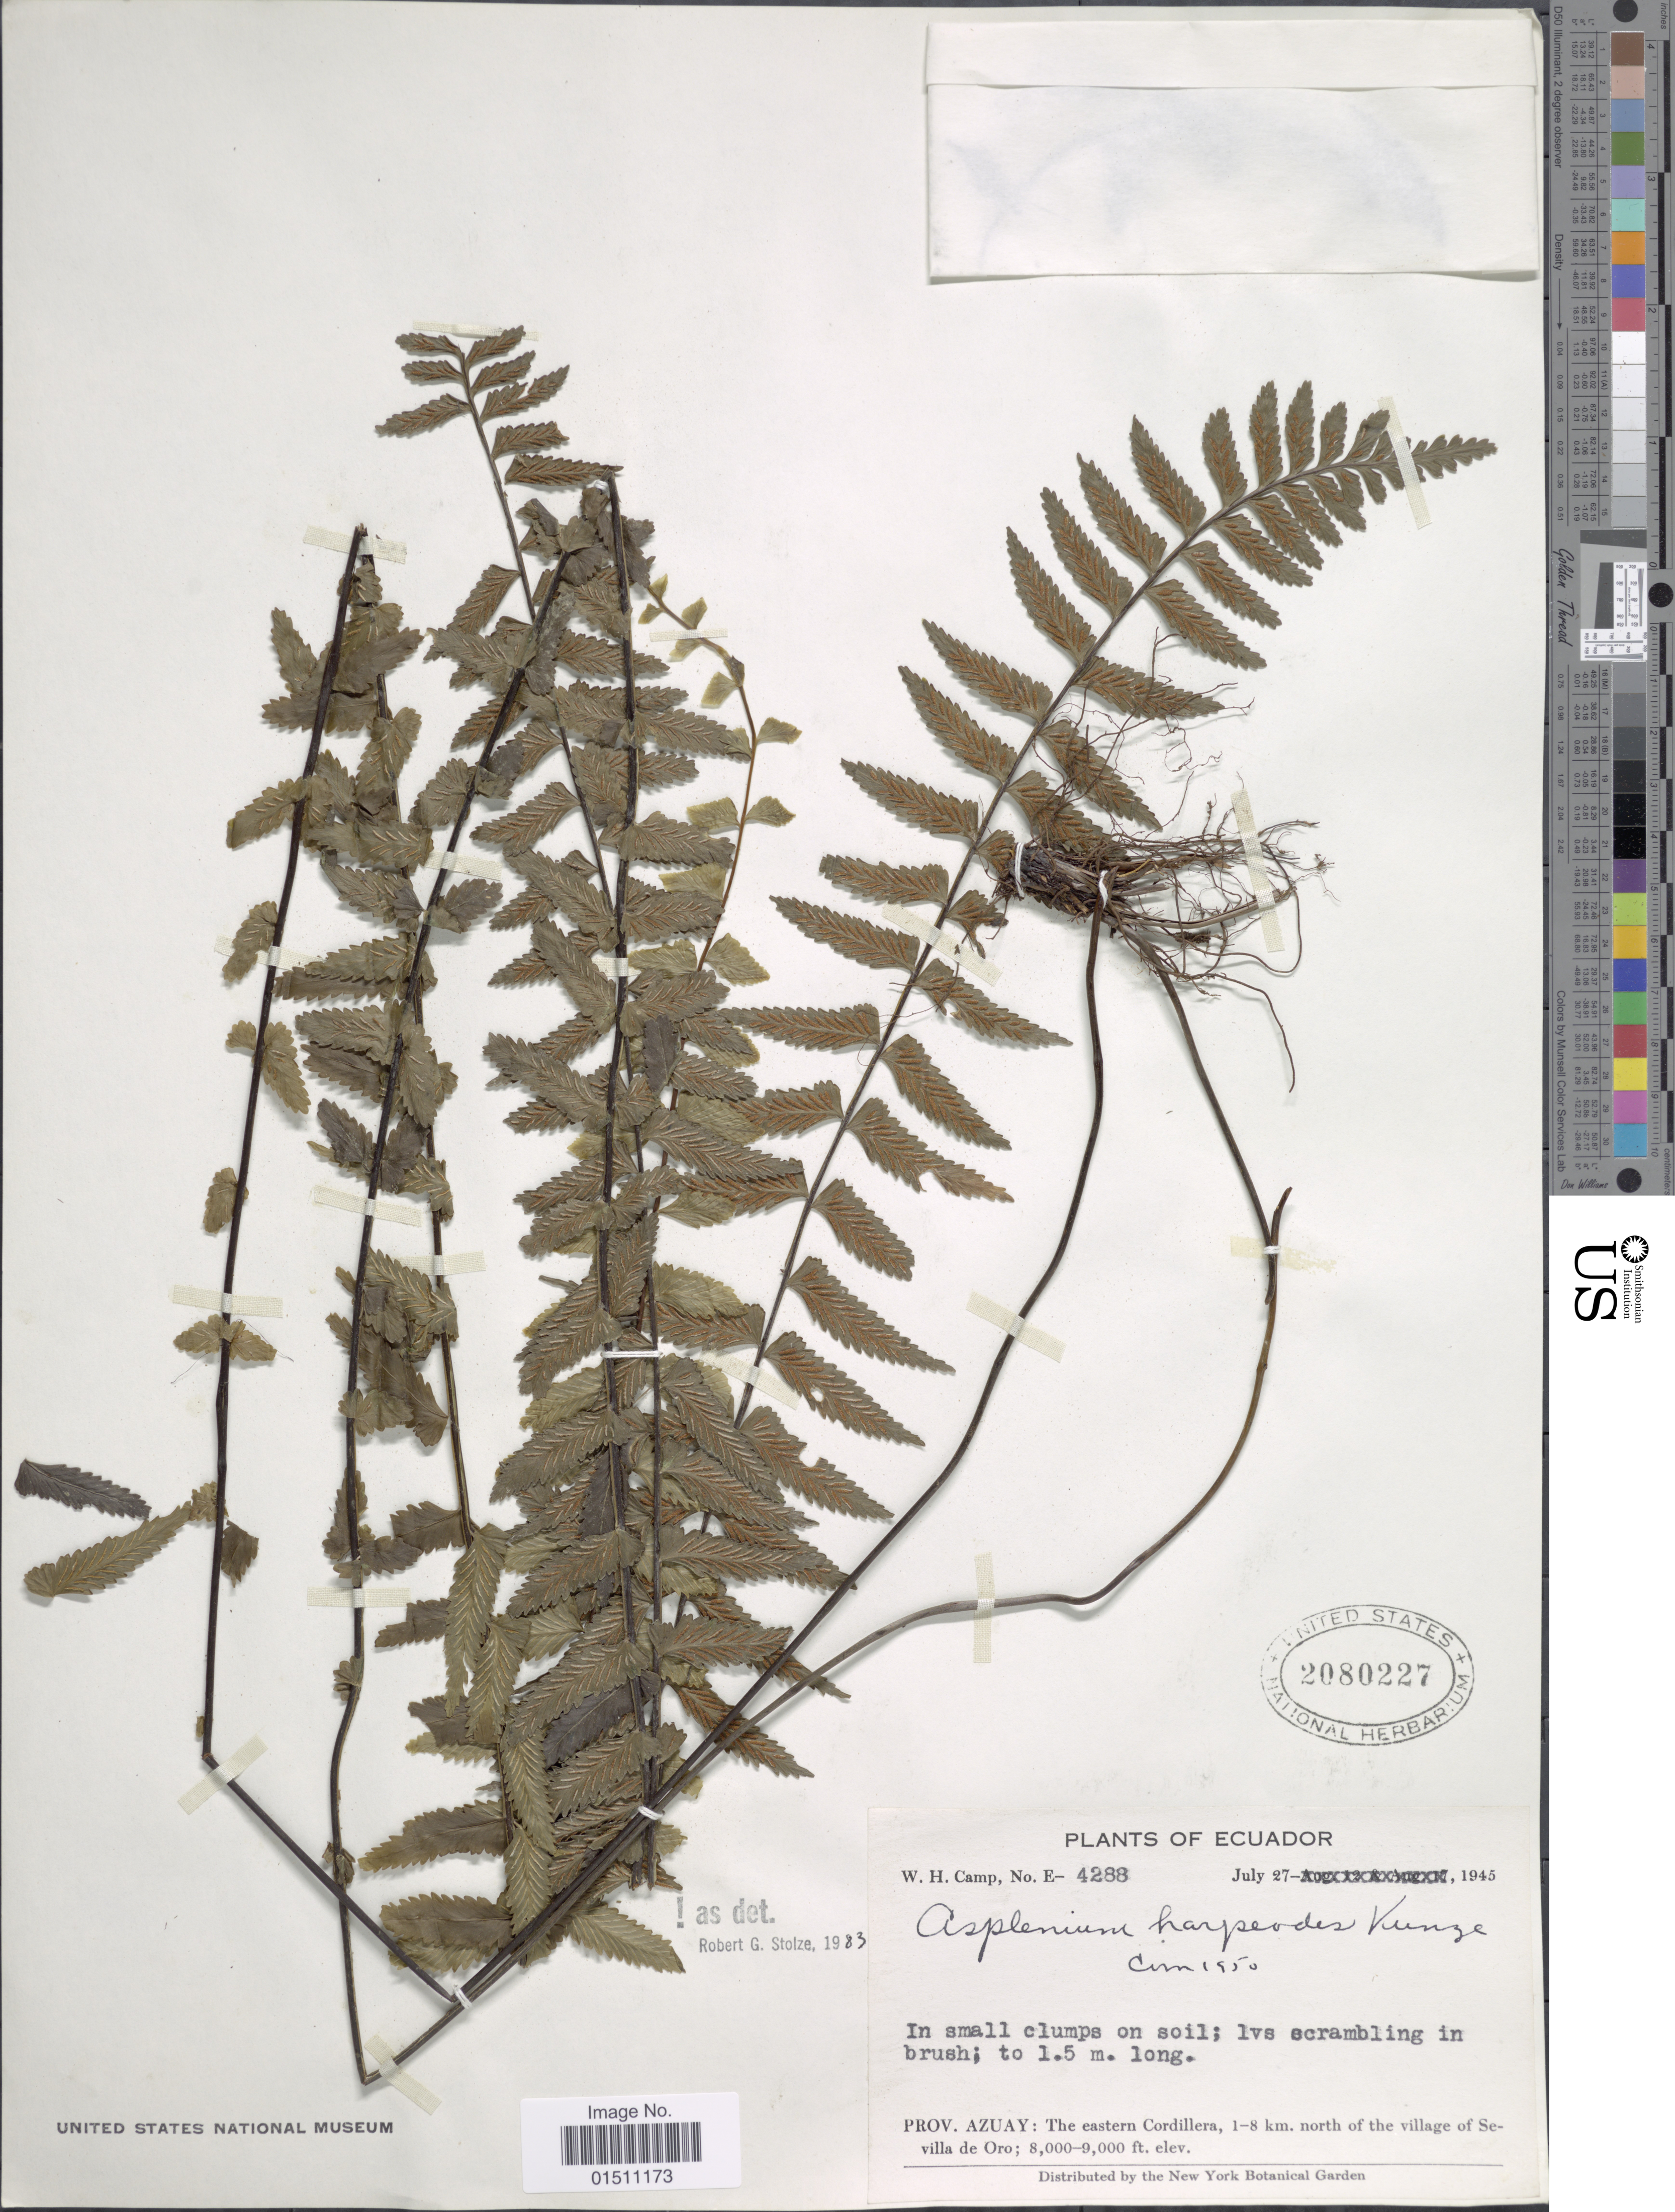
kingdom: Plantae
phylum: Tracheophyta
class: Polypodiopsida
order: Polypodiales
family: Aspleniaceae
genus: Asplenium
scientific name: Asplenium harpeodes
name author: Kunze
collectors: W. H. Camp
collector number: E-4288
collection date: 1945-07-27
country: Ecuador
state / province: Azuay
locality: Ecuador, The eastern Corillera, 1-8 km. north of the village of Sevilla de Oro.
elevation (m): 2438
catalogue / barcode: US 2080227